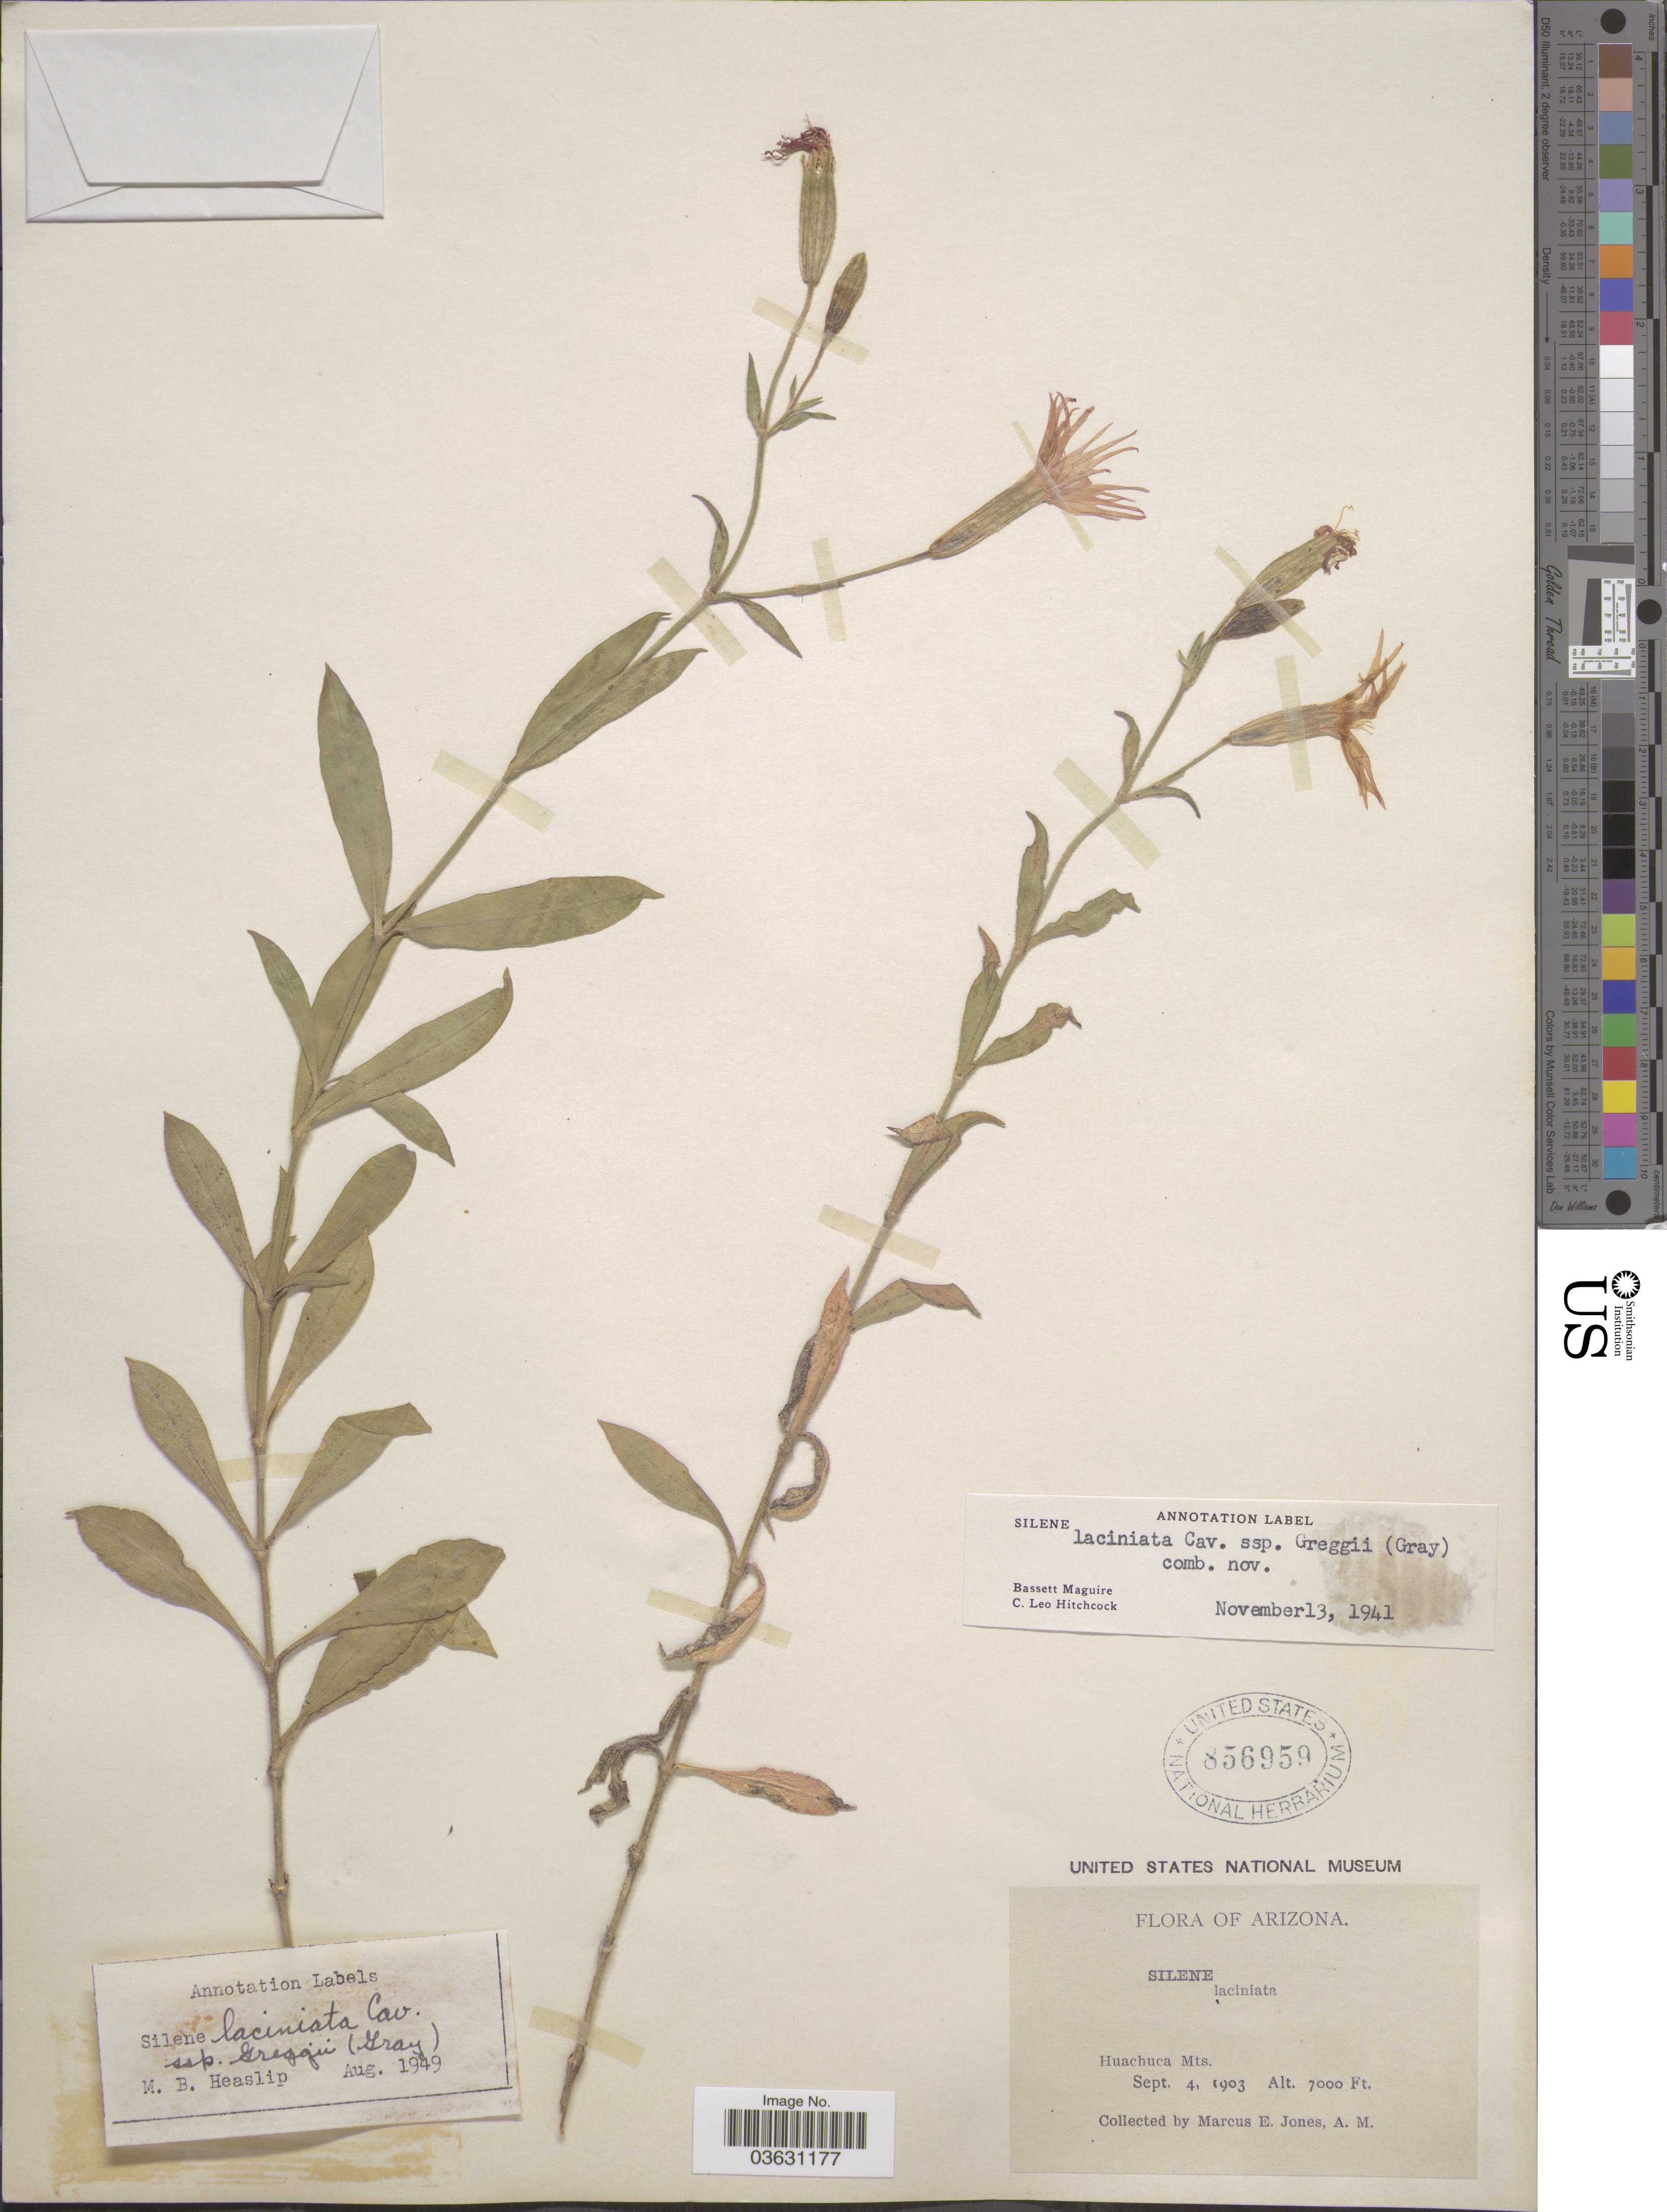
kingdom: Plantae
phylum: Tracheophyta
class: Magnoliopsida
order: Caryophyllales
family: Caryophyllaceae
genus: Silene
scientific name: Silene laciniata subsp. greggii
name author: (A. Gray) C.L. Hitchc. & Maguire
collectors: M. E. Jones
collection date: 1903-09-04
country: United States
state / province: Arizona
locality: Huachuca Mts.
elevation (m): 2134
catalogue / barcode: US 856959